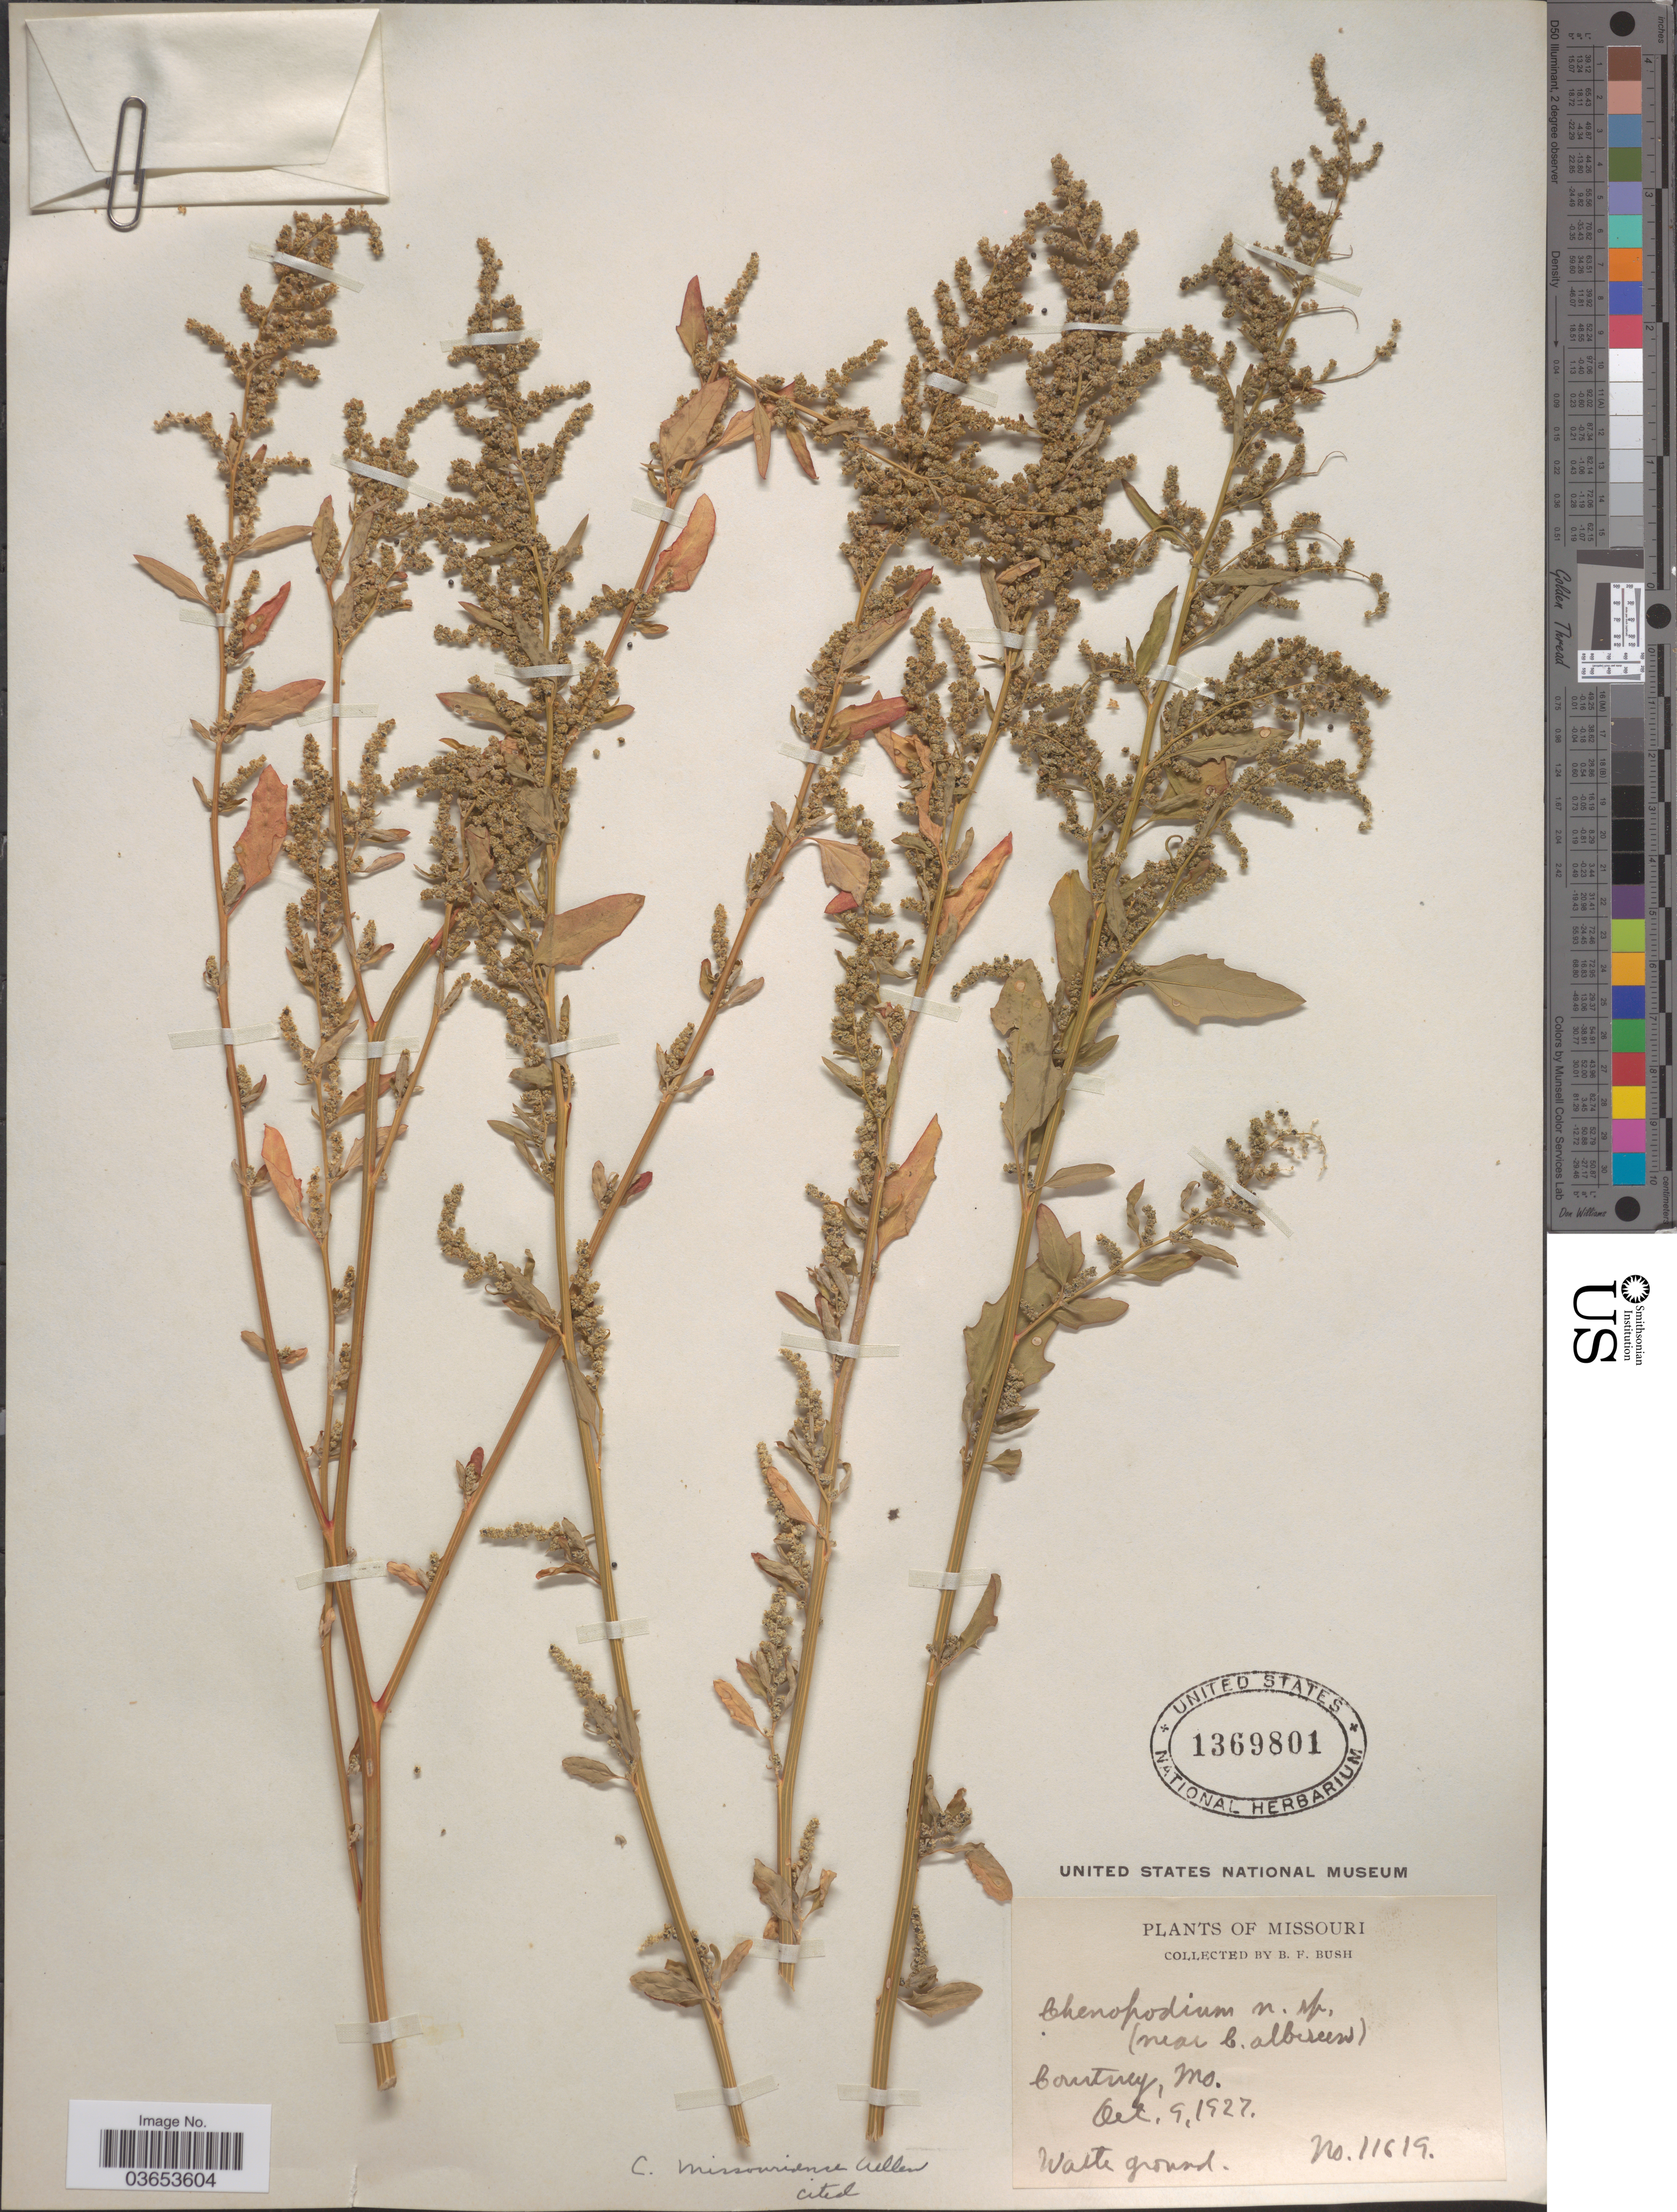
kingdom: Plantae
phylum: Tracheophyta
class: Magnoliopsida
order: Caryophyllales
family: Amaranthaceae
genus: Chenopodium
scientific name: Chenopodium missouriense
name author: Aellen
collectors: B. F. Bush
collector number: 11619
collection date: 1927-10-09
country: United States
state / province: Missouri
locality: Courtney.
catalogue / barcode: US 1369801